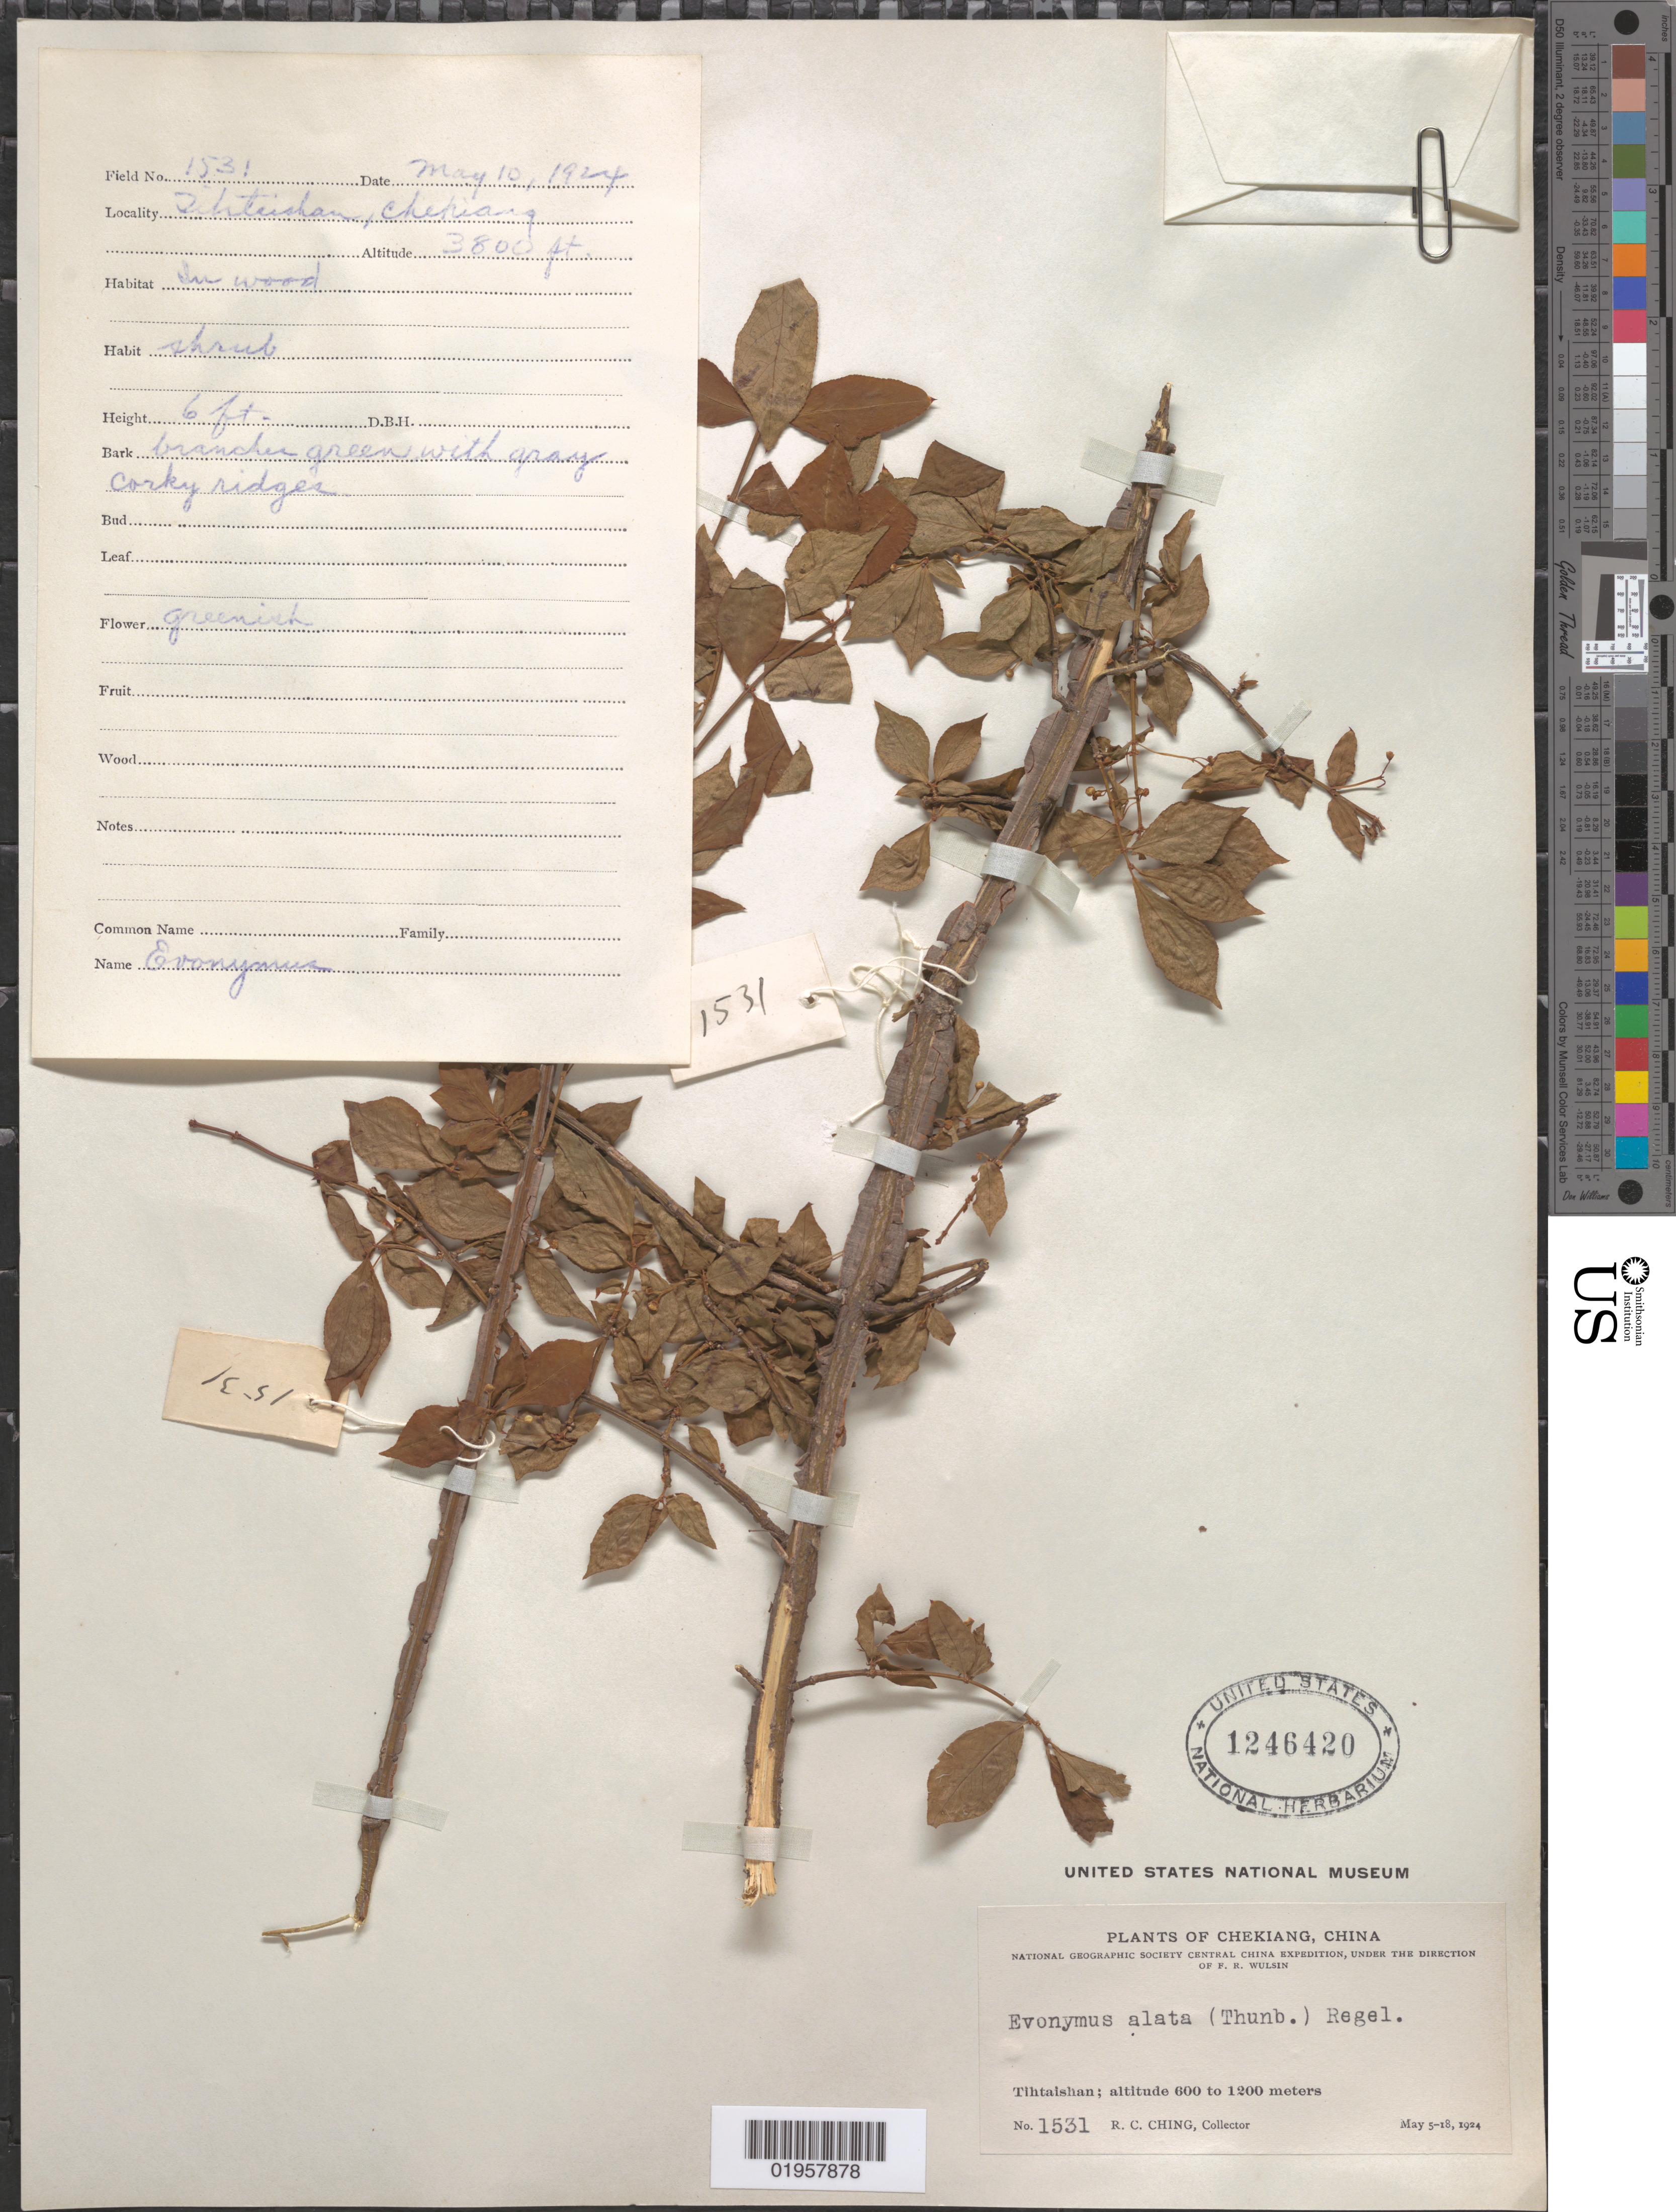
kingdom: Plantae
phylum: Tracheophyta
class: Magnoliopsida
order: Celastrales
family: Celastraceae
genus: Euonymus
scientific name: Euonymus alatus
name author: (Thunb.) Siebold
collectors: R. C. Ching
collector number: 1531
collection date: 1924-05-10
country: China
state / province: Zhejiang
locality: Chekiang [Zhejiang]. Tihtalshan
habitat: In wood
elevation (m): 1158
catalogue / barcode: US 1246420